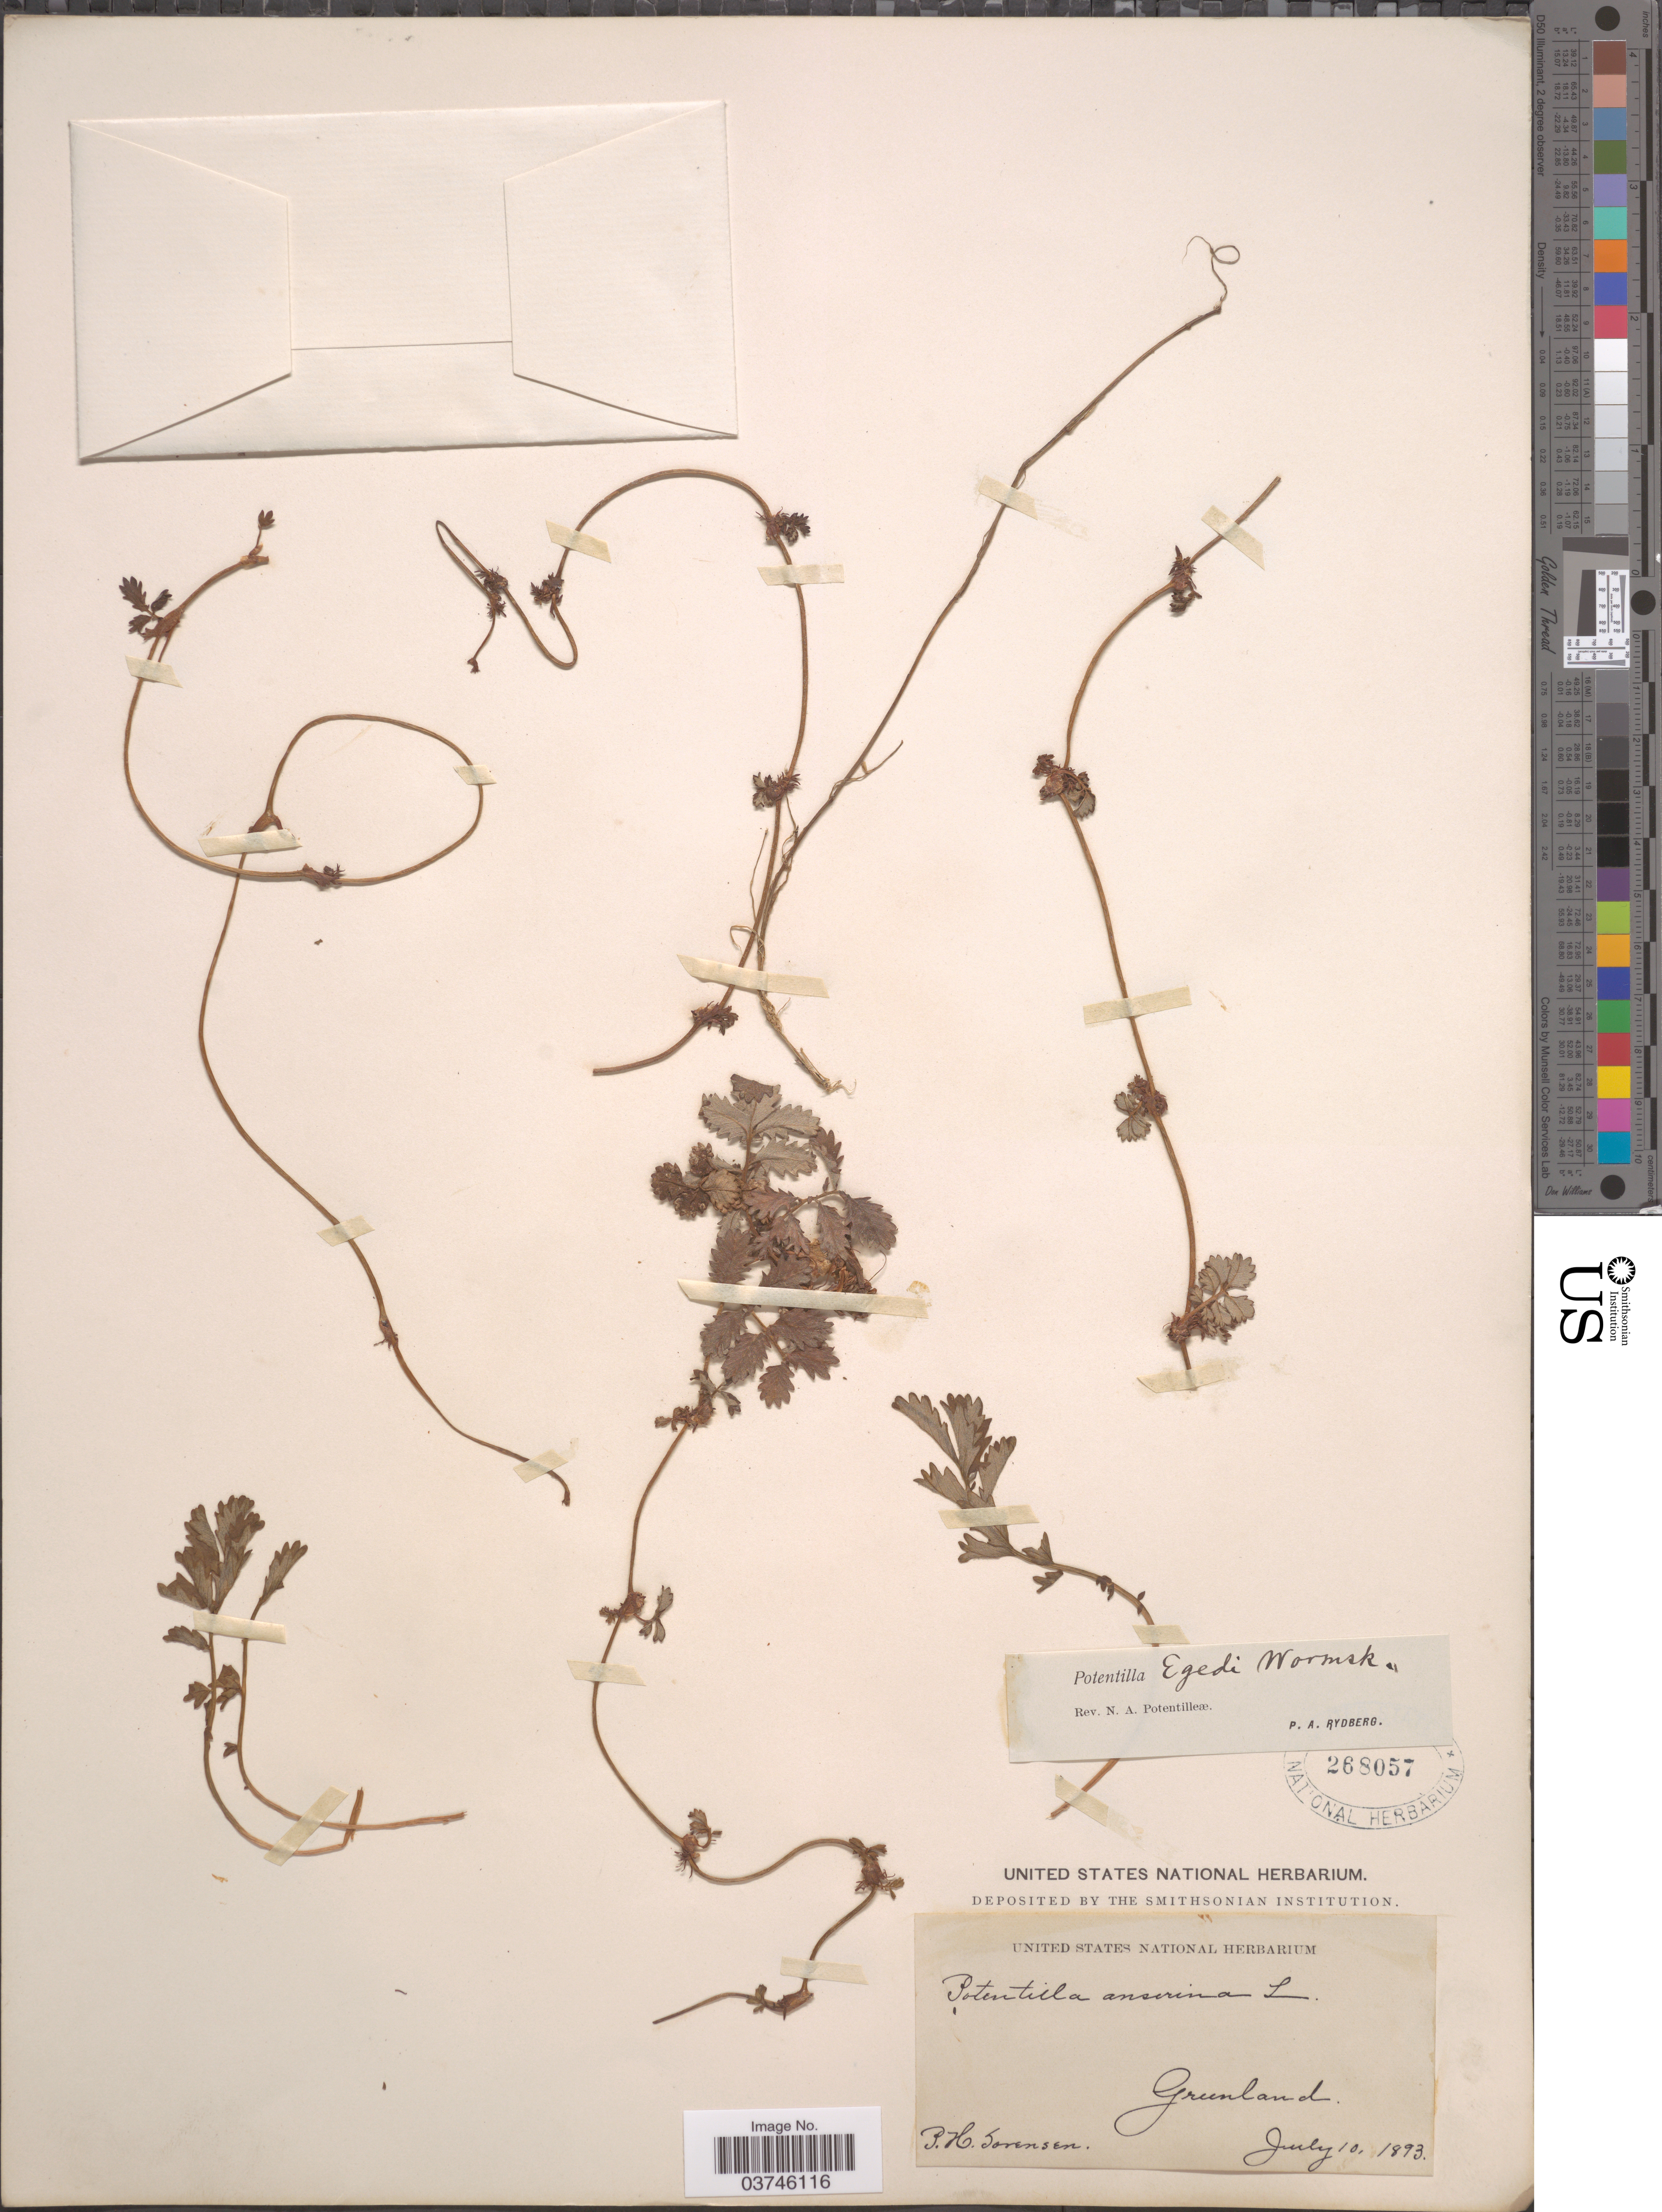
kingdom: Plantae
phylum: Tracheophyta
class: Magnoliopsida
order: Rosales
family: Rosaceae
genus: Argentina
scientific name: Argentina egedii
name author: (Wormsk. ex Oeder) Rydb.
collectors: P. Sorensen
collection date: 1893-07-10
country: Greenland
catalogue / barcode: US 268057